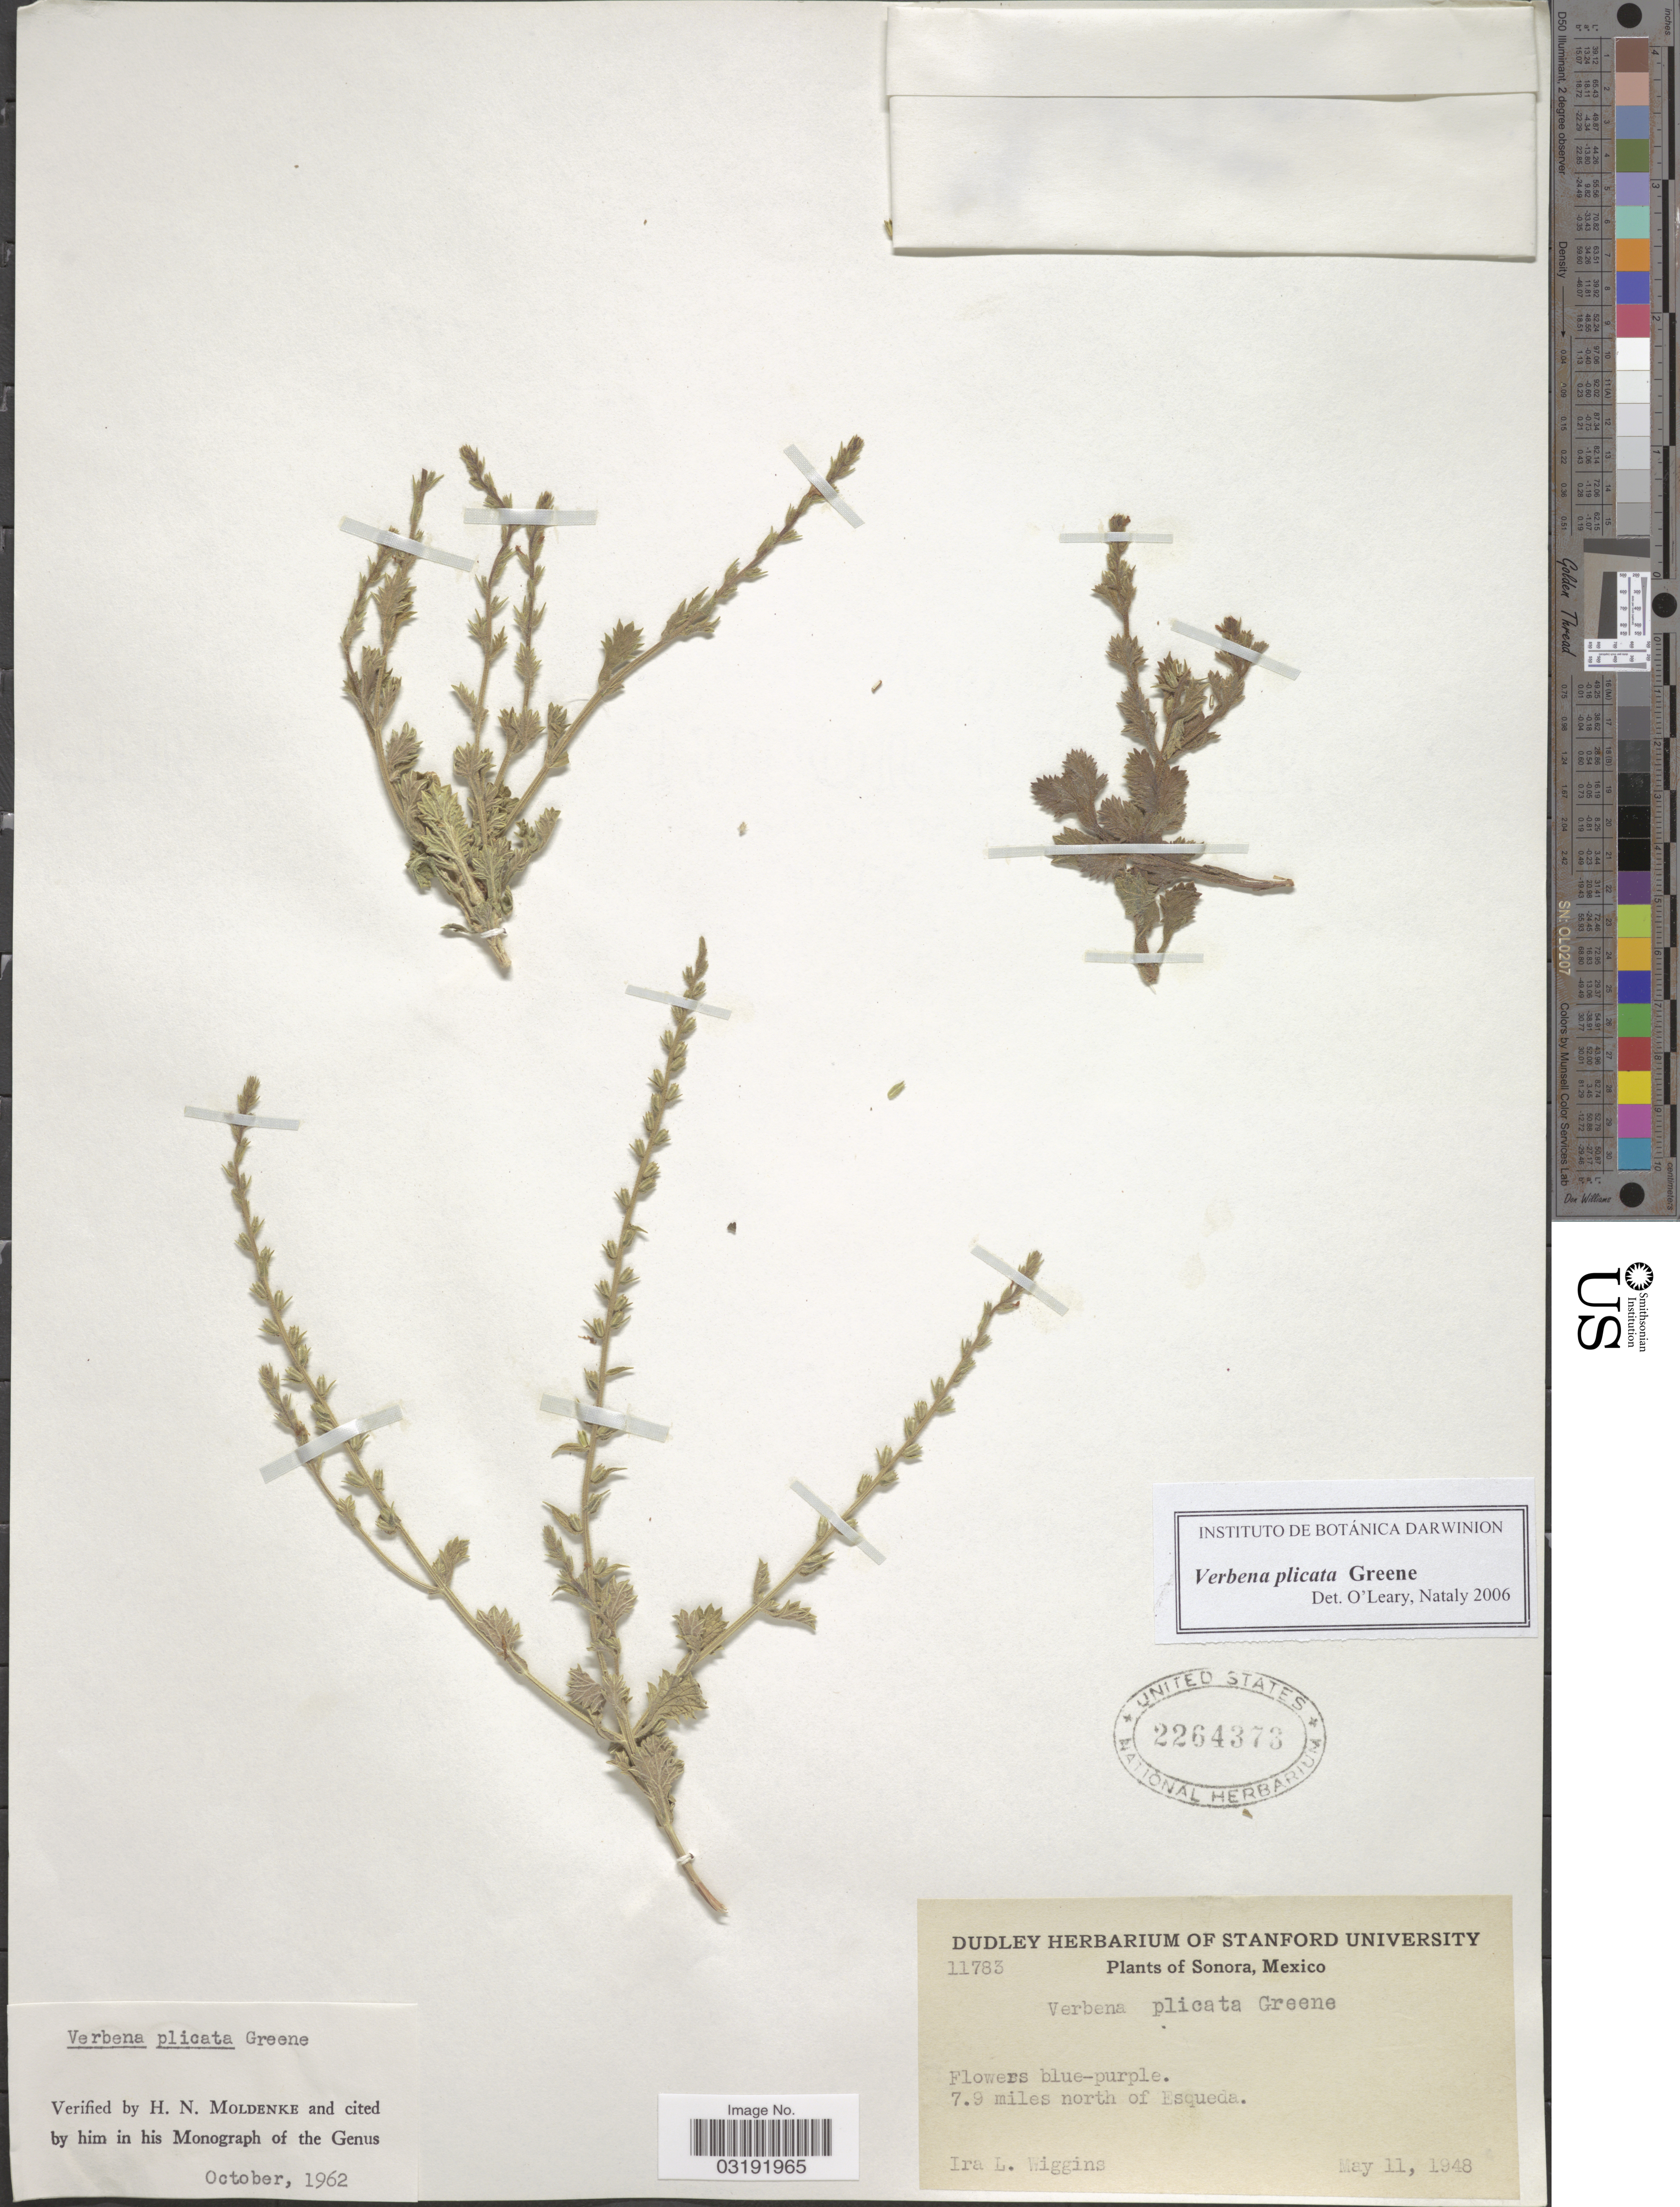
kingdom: Plantae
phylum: Tracheophyta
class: Magnoliopsida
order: Lamiales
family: Verbenaceae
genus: Verbena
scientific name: Verbena plicata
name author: Greene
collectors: I. L. Wiggins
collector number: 11783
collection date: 1948-05-11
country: Mexico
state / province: Sonora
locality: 7.9 miles north of Esqueda.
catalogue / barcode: US 2264373